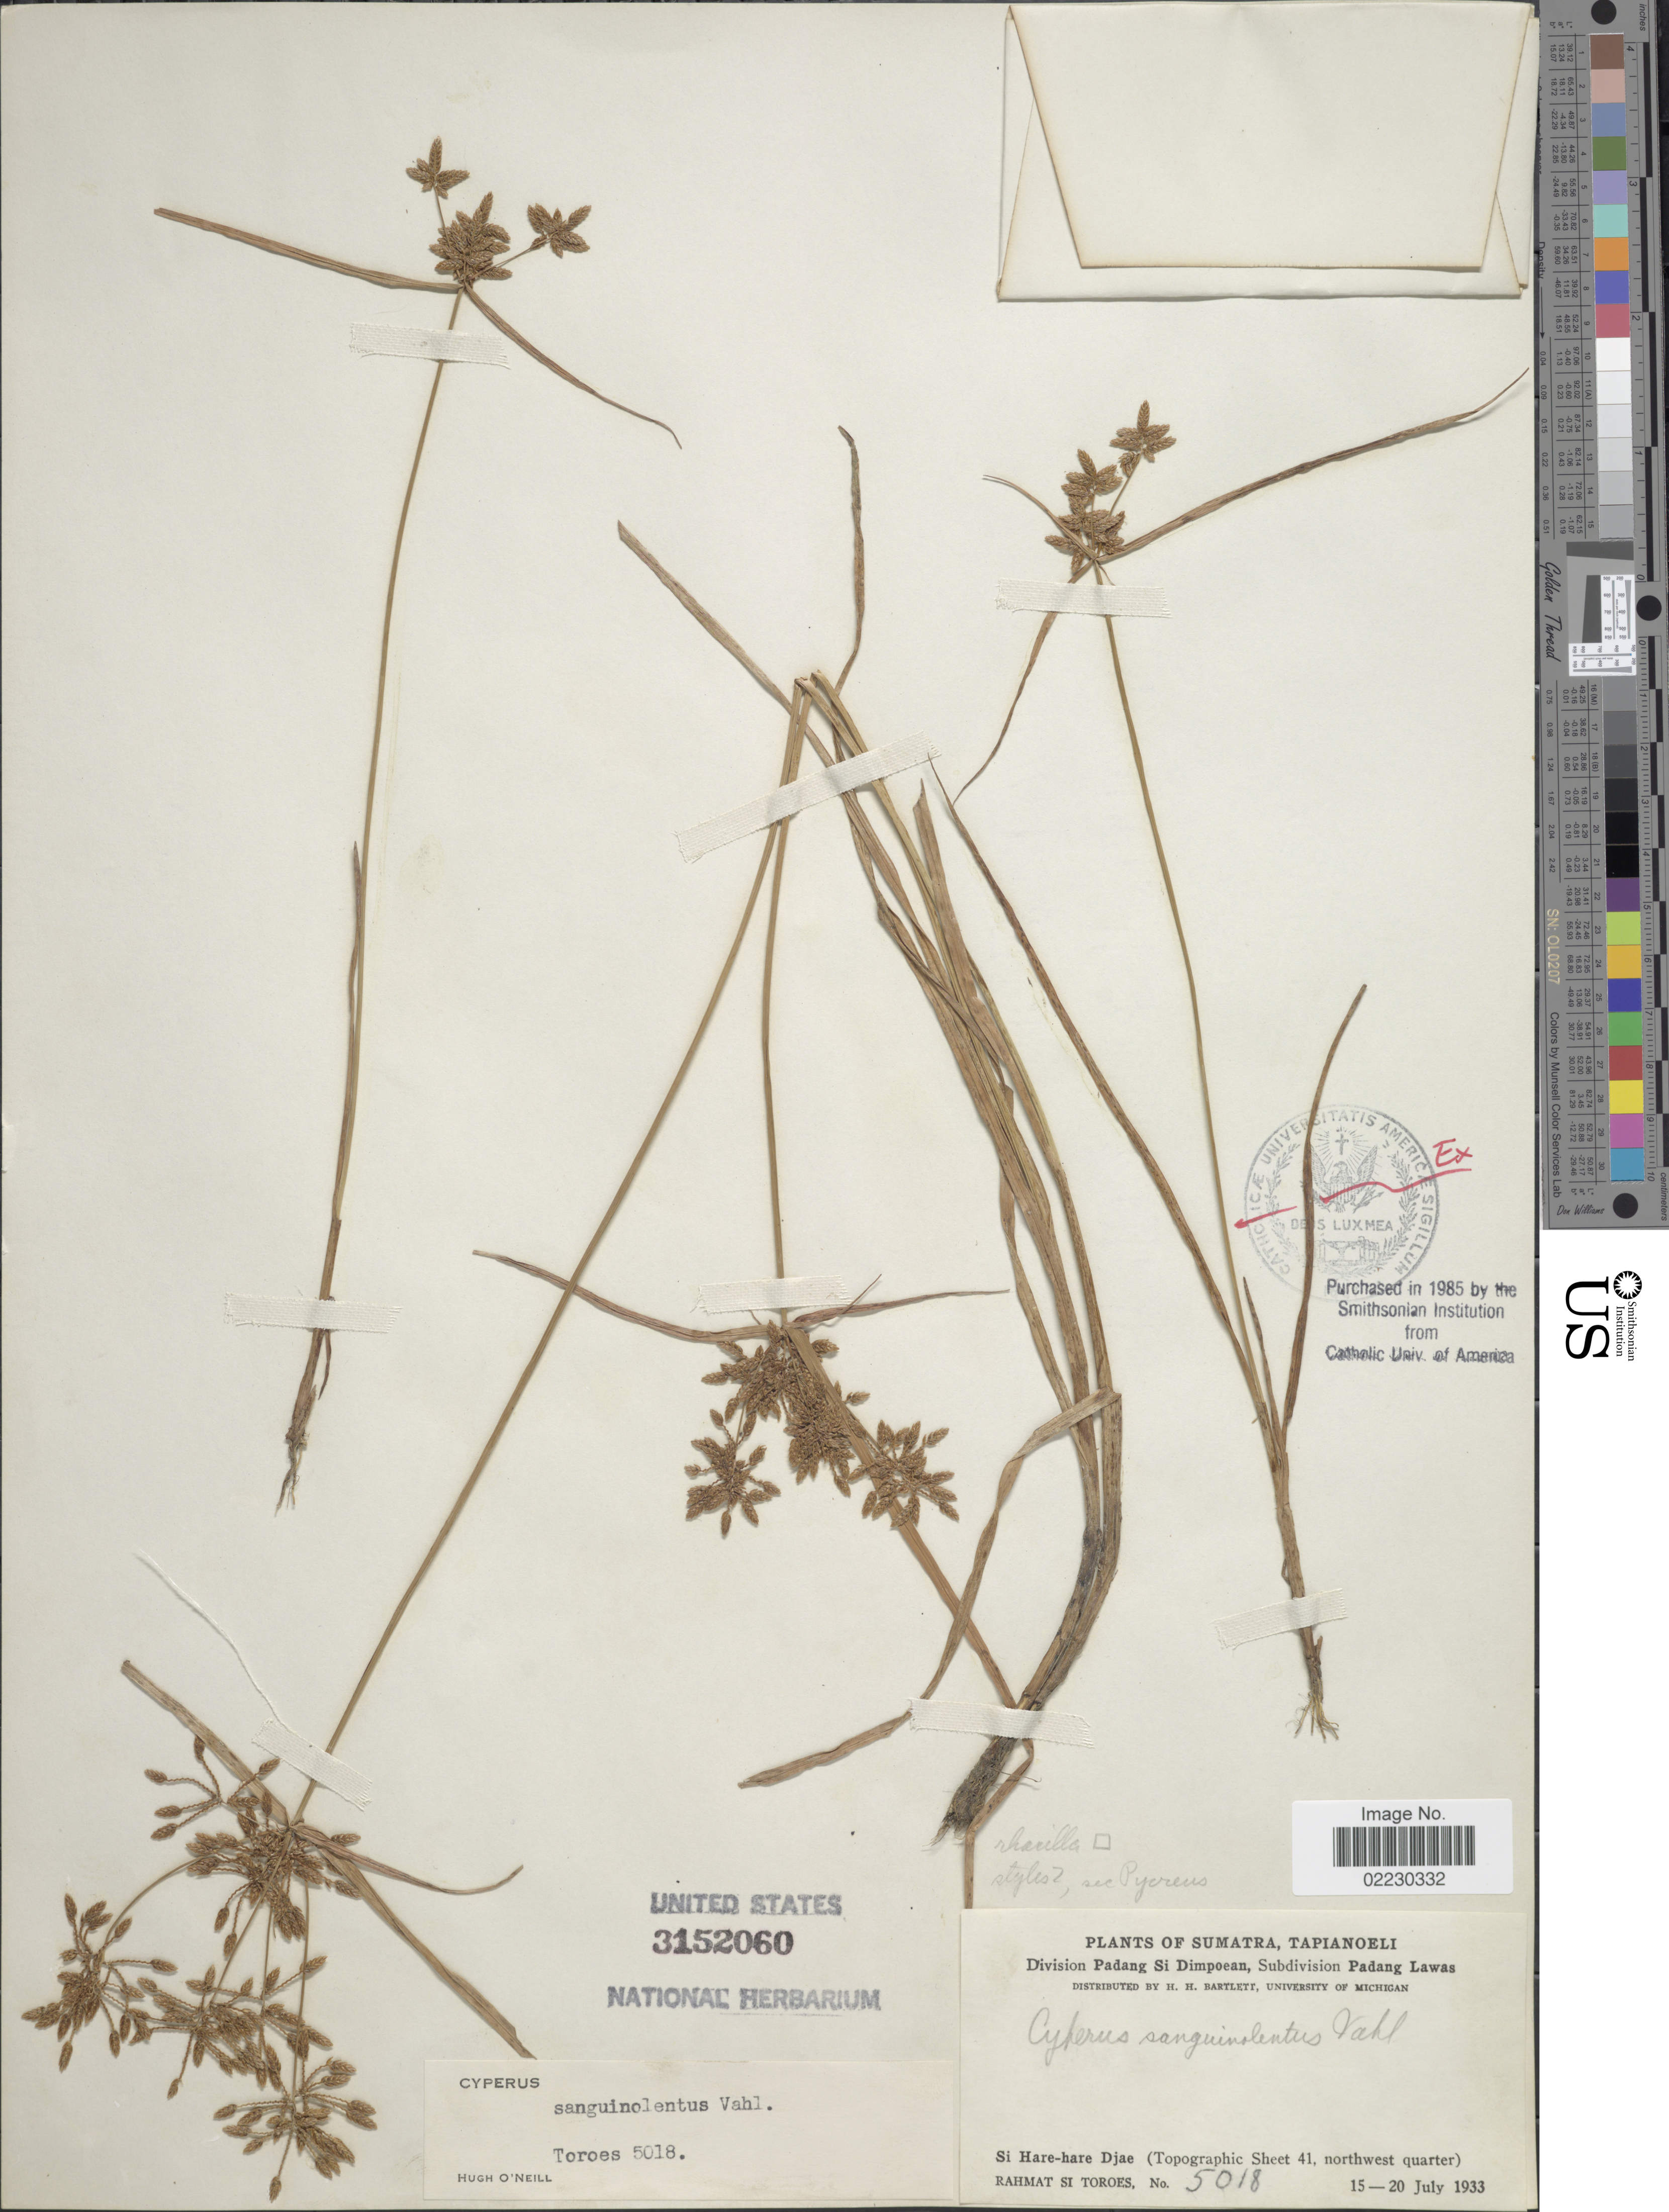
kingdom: Plantae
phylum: Tracheophyta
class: Liliopsida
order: Poales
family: Cyperaceae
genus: Cyperus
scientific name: Cyperus sanguinolentus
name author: Vahl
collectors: Rahmat Si Boeea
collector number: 5018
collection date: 1933-07-15/1933-07-20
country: Indonesia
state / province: Sumatra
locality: Tapianoeli, Si Hare-hare Djae (Topographic Sheet 41, northwest quarter)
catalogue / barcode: US 3152060